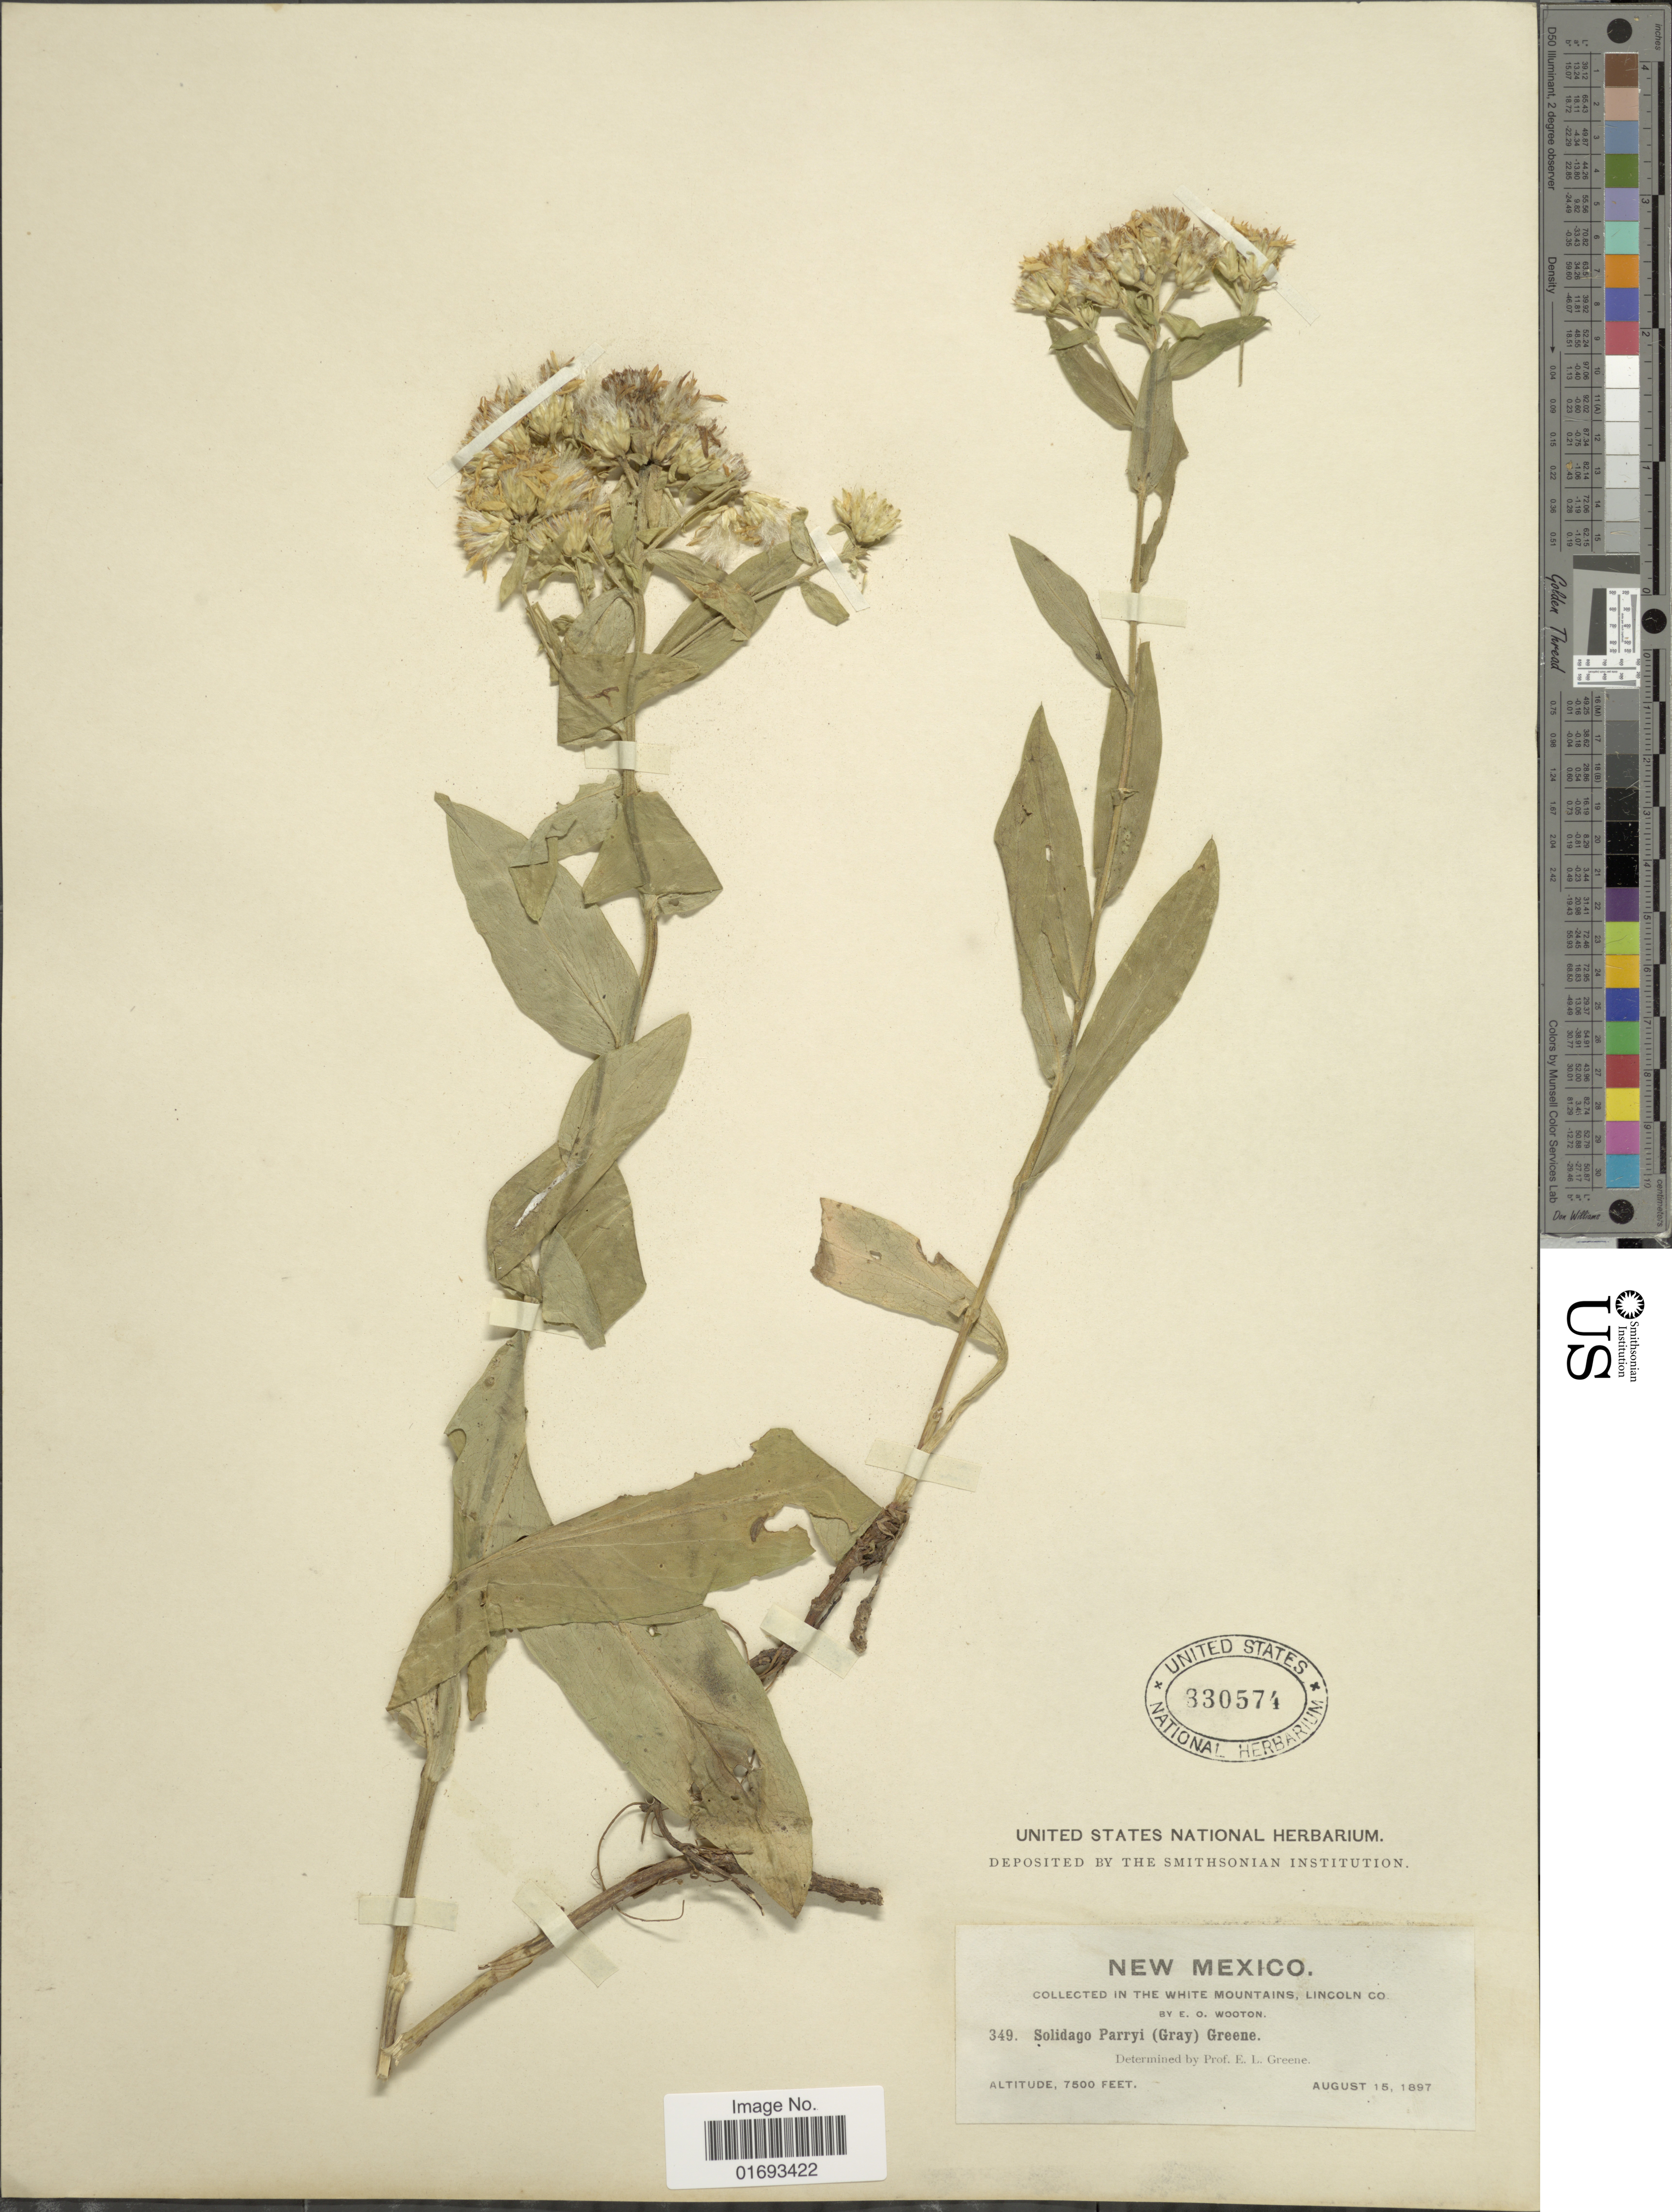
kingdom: Plantae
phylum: Tracheophyta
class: Magnoliopsida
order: Asterales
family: Asteraceae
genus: Oreochrysum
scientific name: Oreochrysum parryi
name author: (A. Gray) Rydb.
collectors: E. O. Wooton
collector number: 349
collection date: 1897-08-15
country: United States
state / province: New Mexico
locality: White Mountains, Lincoln Co.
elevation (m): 2286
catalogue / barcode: US 330574